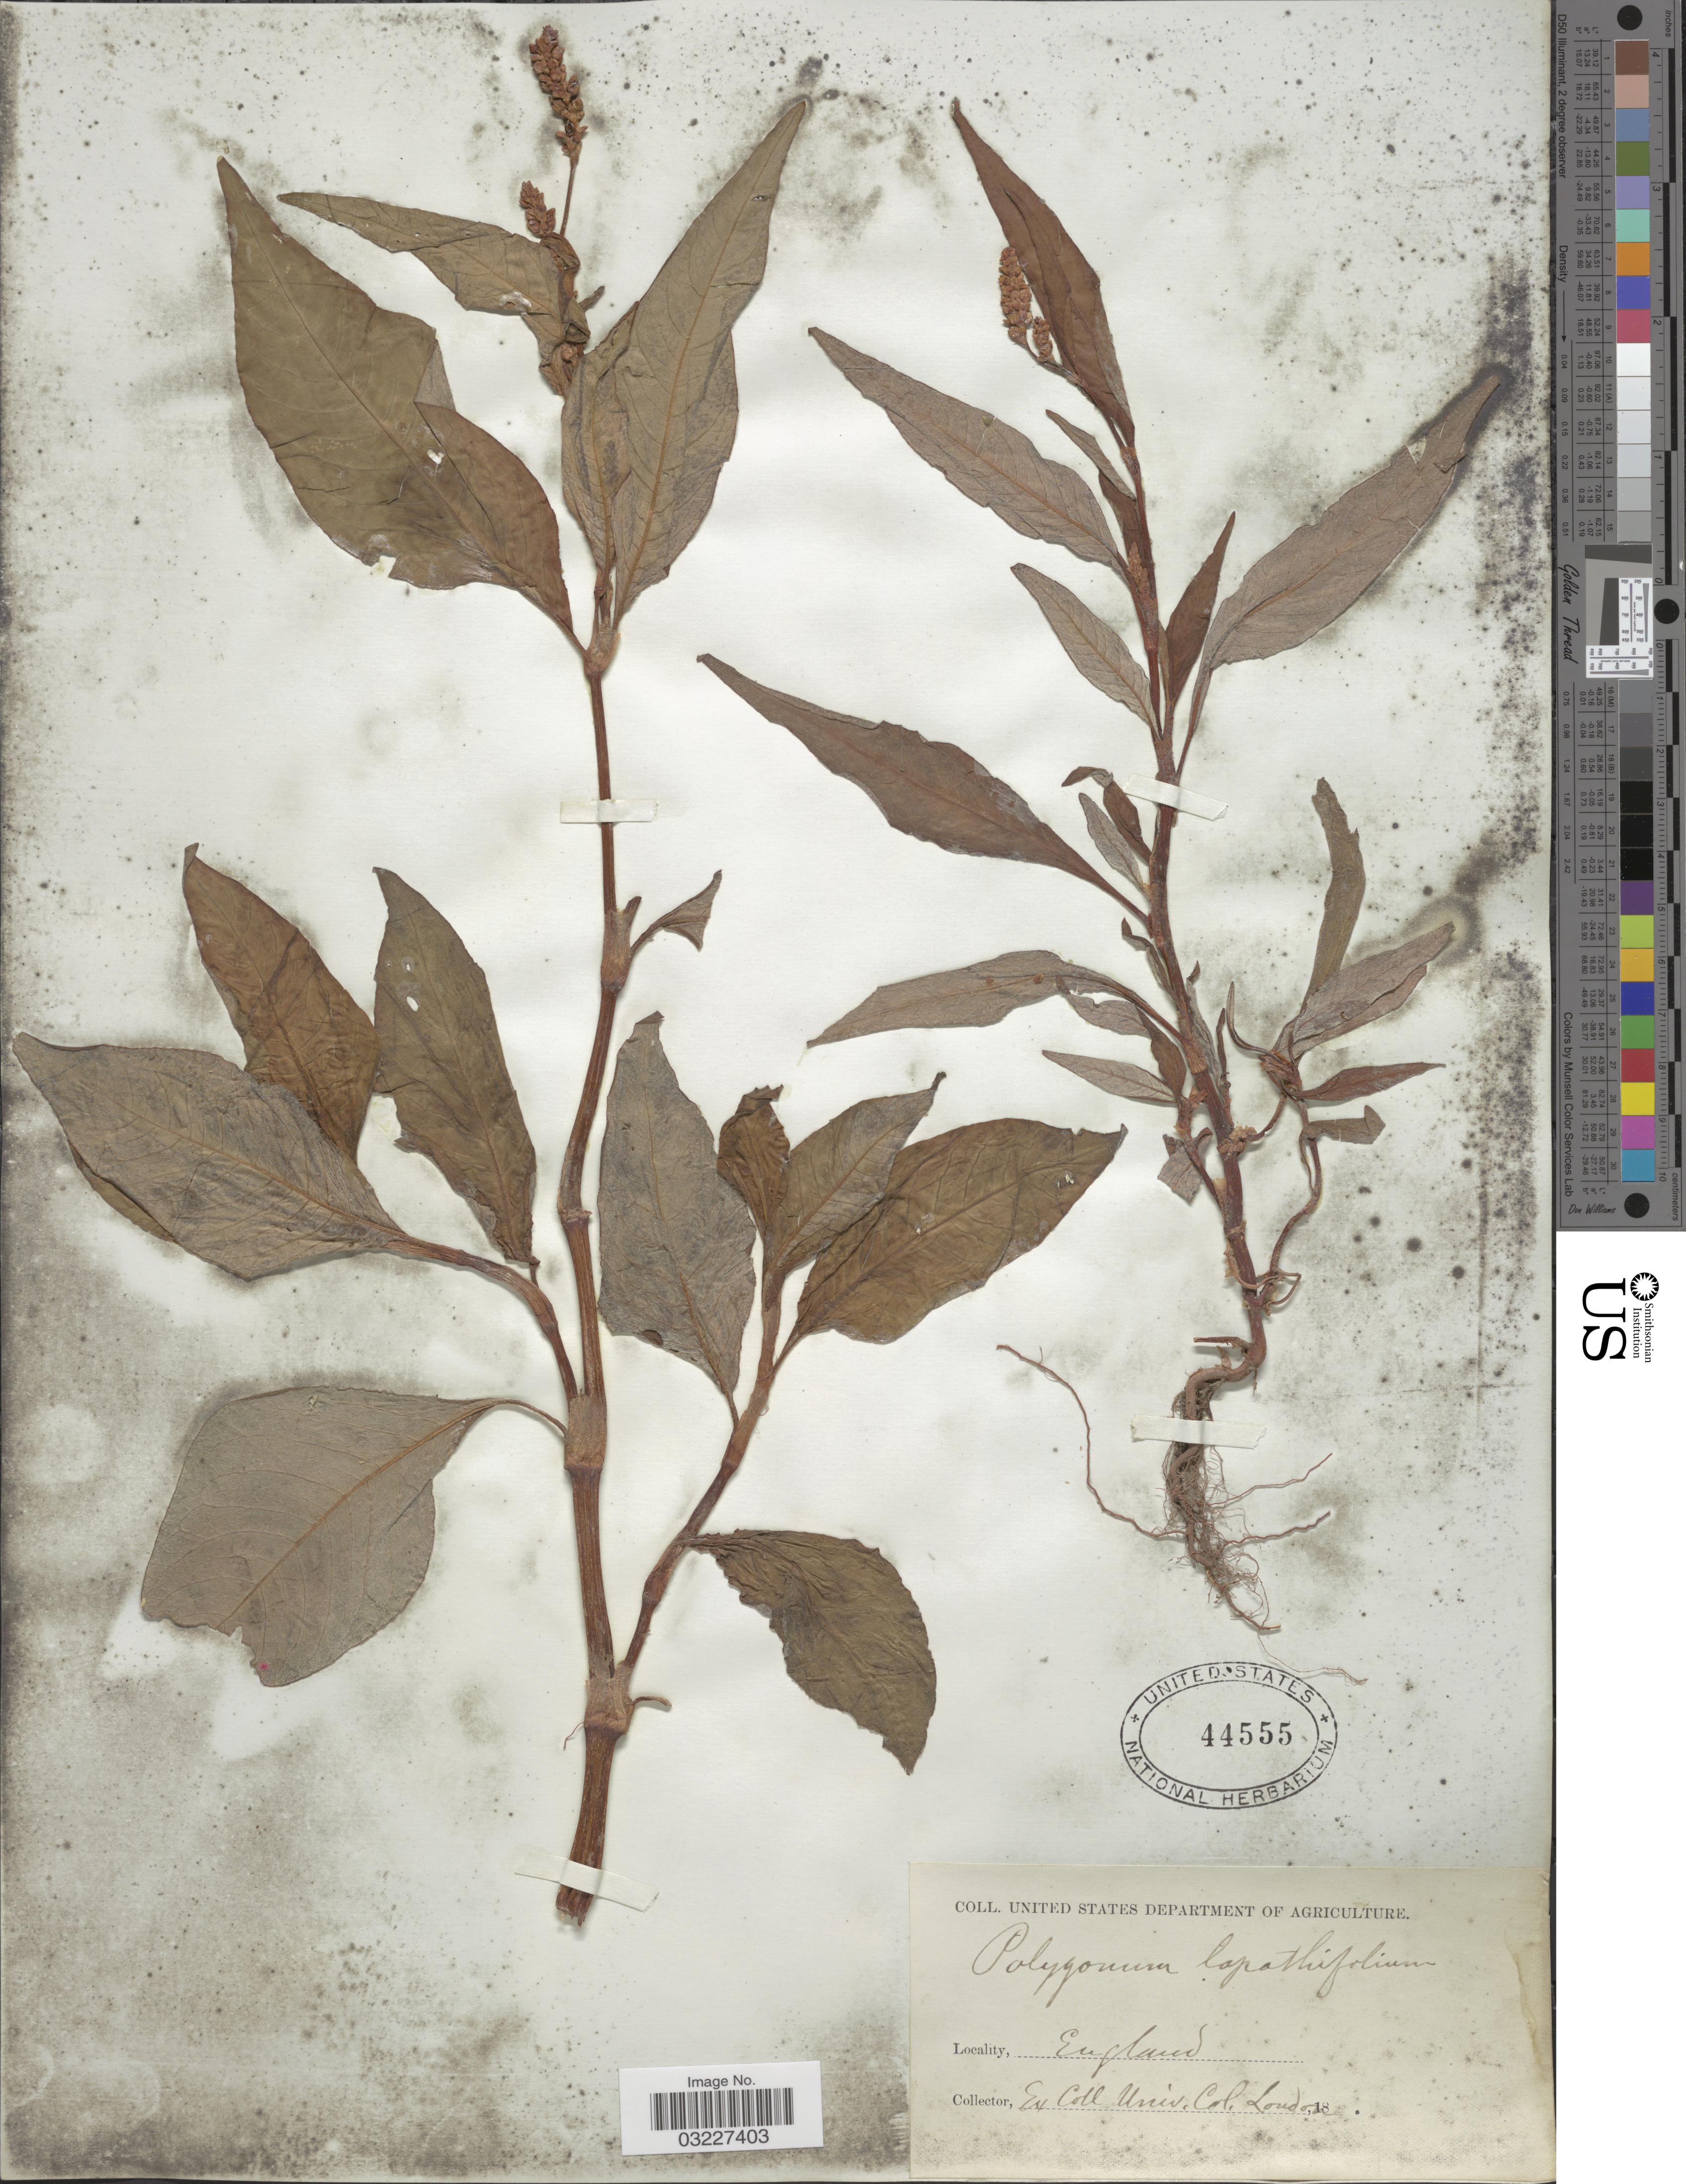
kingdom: Plantae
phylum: Tracheophyta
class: Magnoliopsida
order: Caryophyllales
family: Polygonaceae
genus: Polygonum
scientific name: Polygonum lapathifolium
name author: L.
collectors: Univ. Col. London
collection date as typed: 18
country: United Kingdom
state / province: England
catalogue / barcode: US 44555